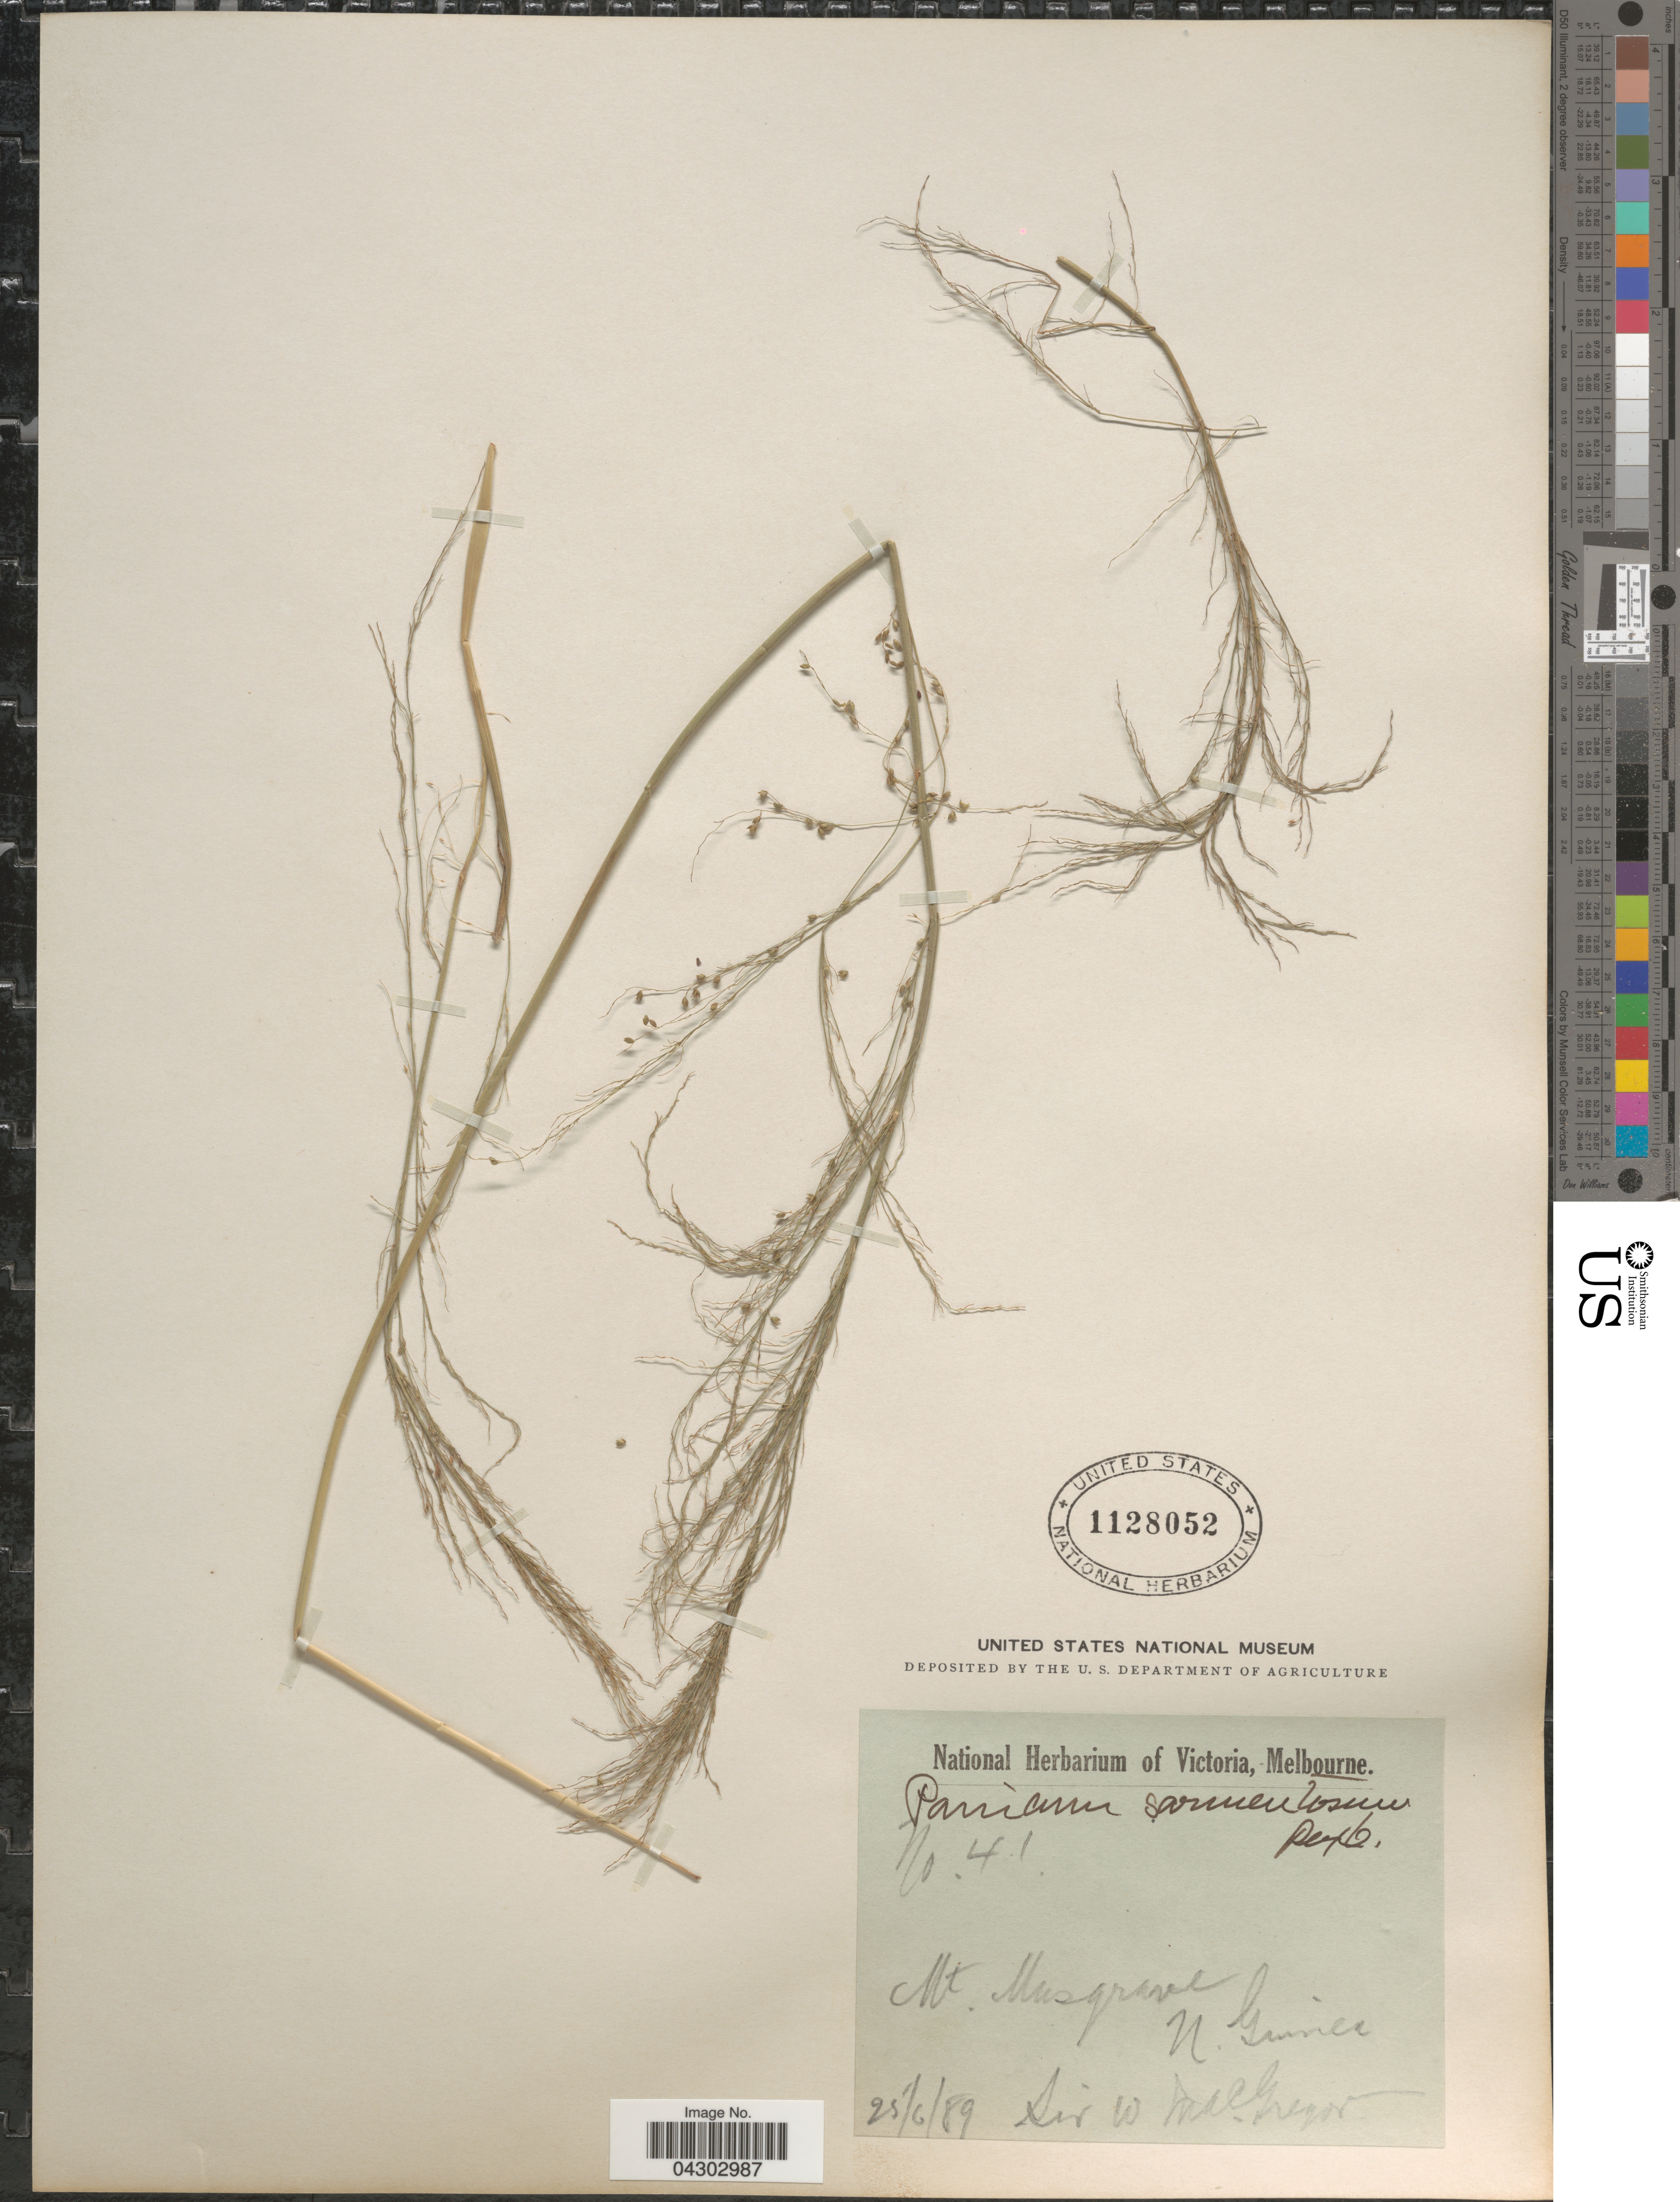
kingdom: Plantae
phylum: Tracheophyta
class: Liliopsida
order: Poales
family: Poaceae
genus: Panicum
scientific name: Panicum sarmentosum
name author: Roxb.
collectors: W. Macgregor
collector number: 41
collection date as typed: Transcribed d/m/y: 25/6/89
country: Papua New Guinea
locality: Mt. Musgrave. N. Guinea.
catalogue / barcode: US 1128052